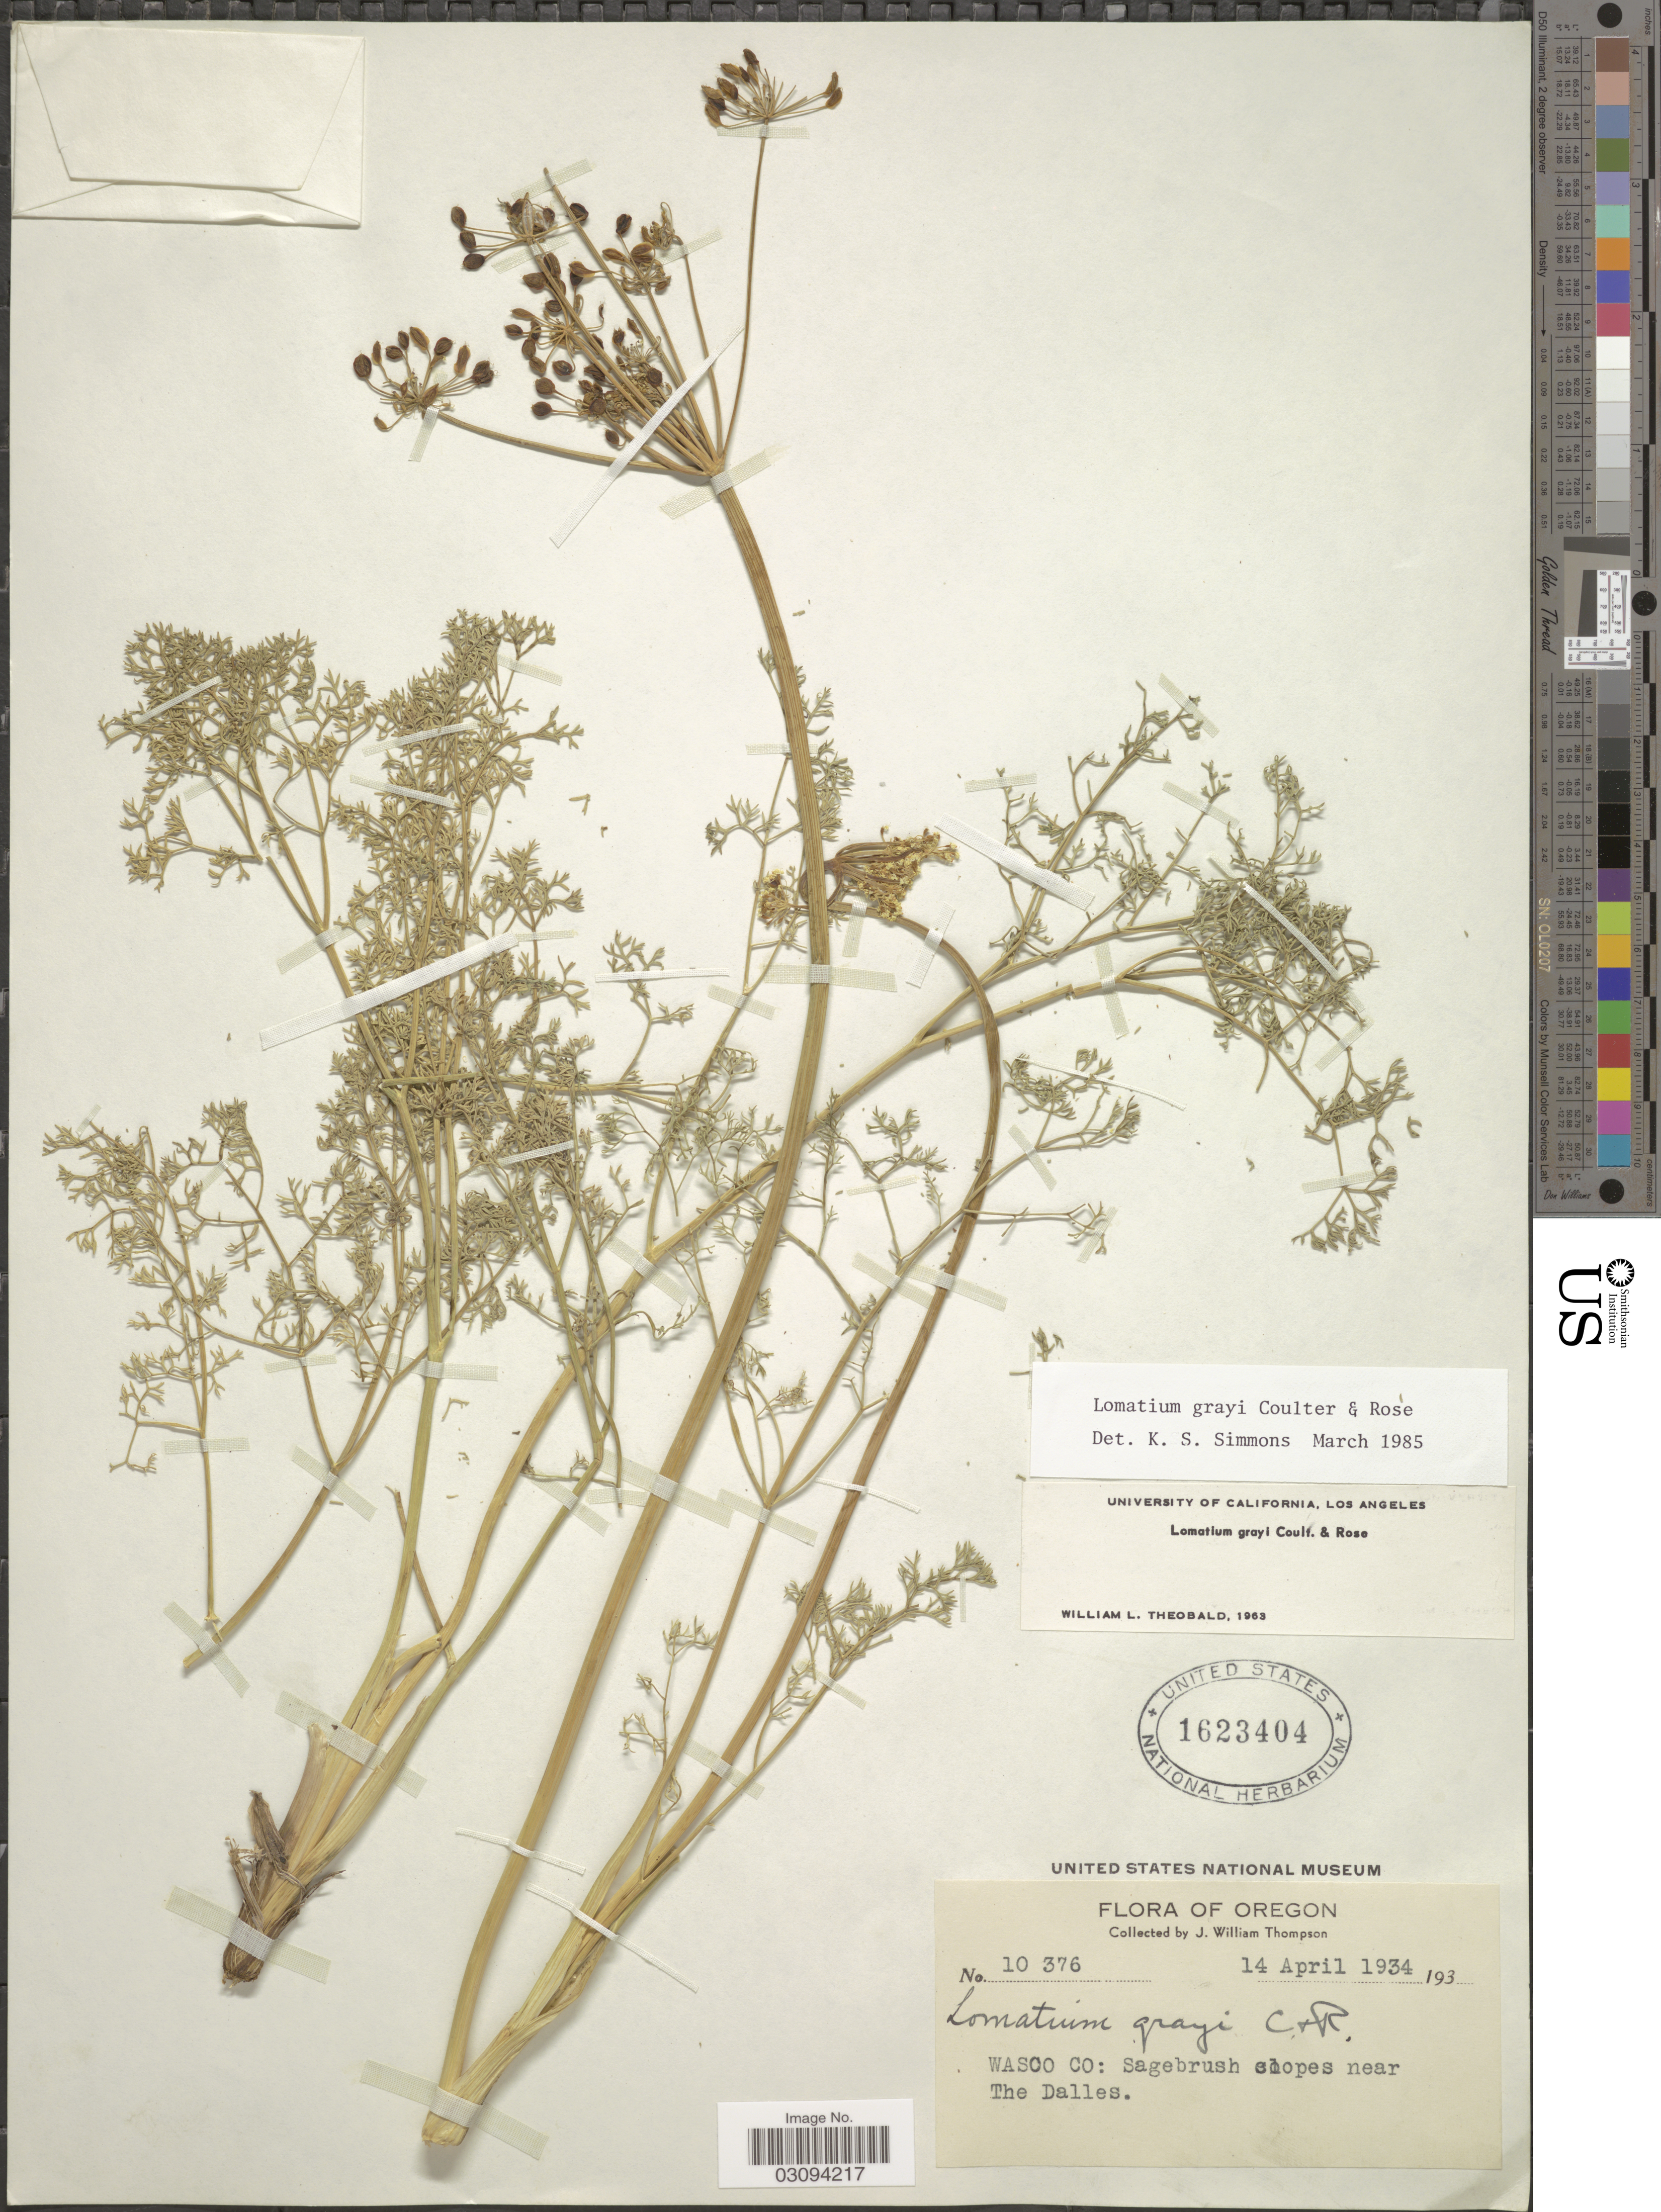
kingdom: Plantae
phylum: Tracheophyta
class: Magnoliopsida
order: Apiales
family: Apiaceae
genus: Lomatium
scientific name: Lomatium grayi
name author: (J.M. Coult. & Rose) J.M. Coult. & Rose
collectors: J. W. Thompson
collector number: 10376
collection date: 1934-04-14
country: United States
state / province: Oregon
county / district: Wasco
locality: Wasco Co: SAgebrush slopes near The Dalles.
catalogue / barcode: US 1623404